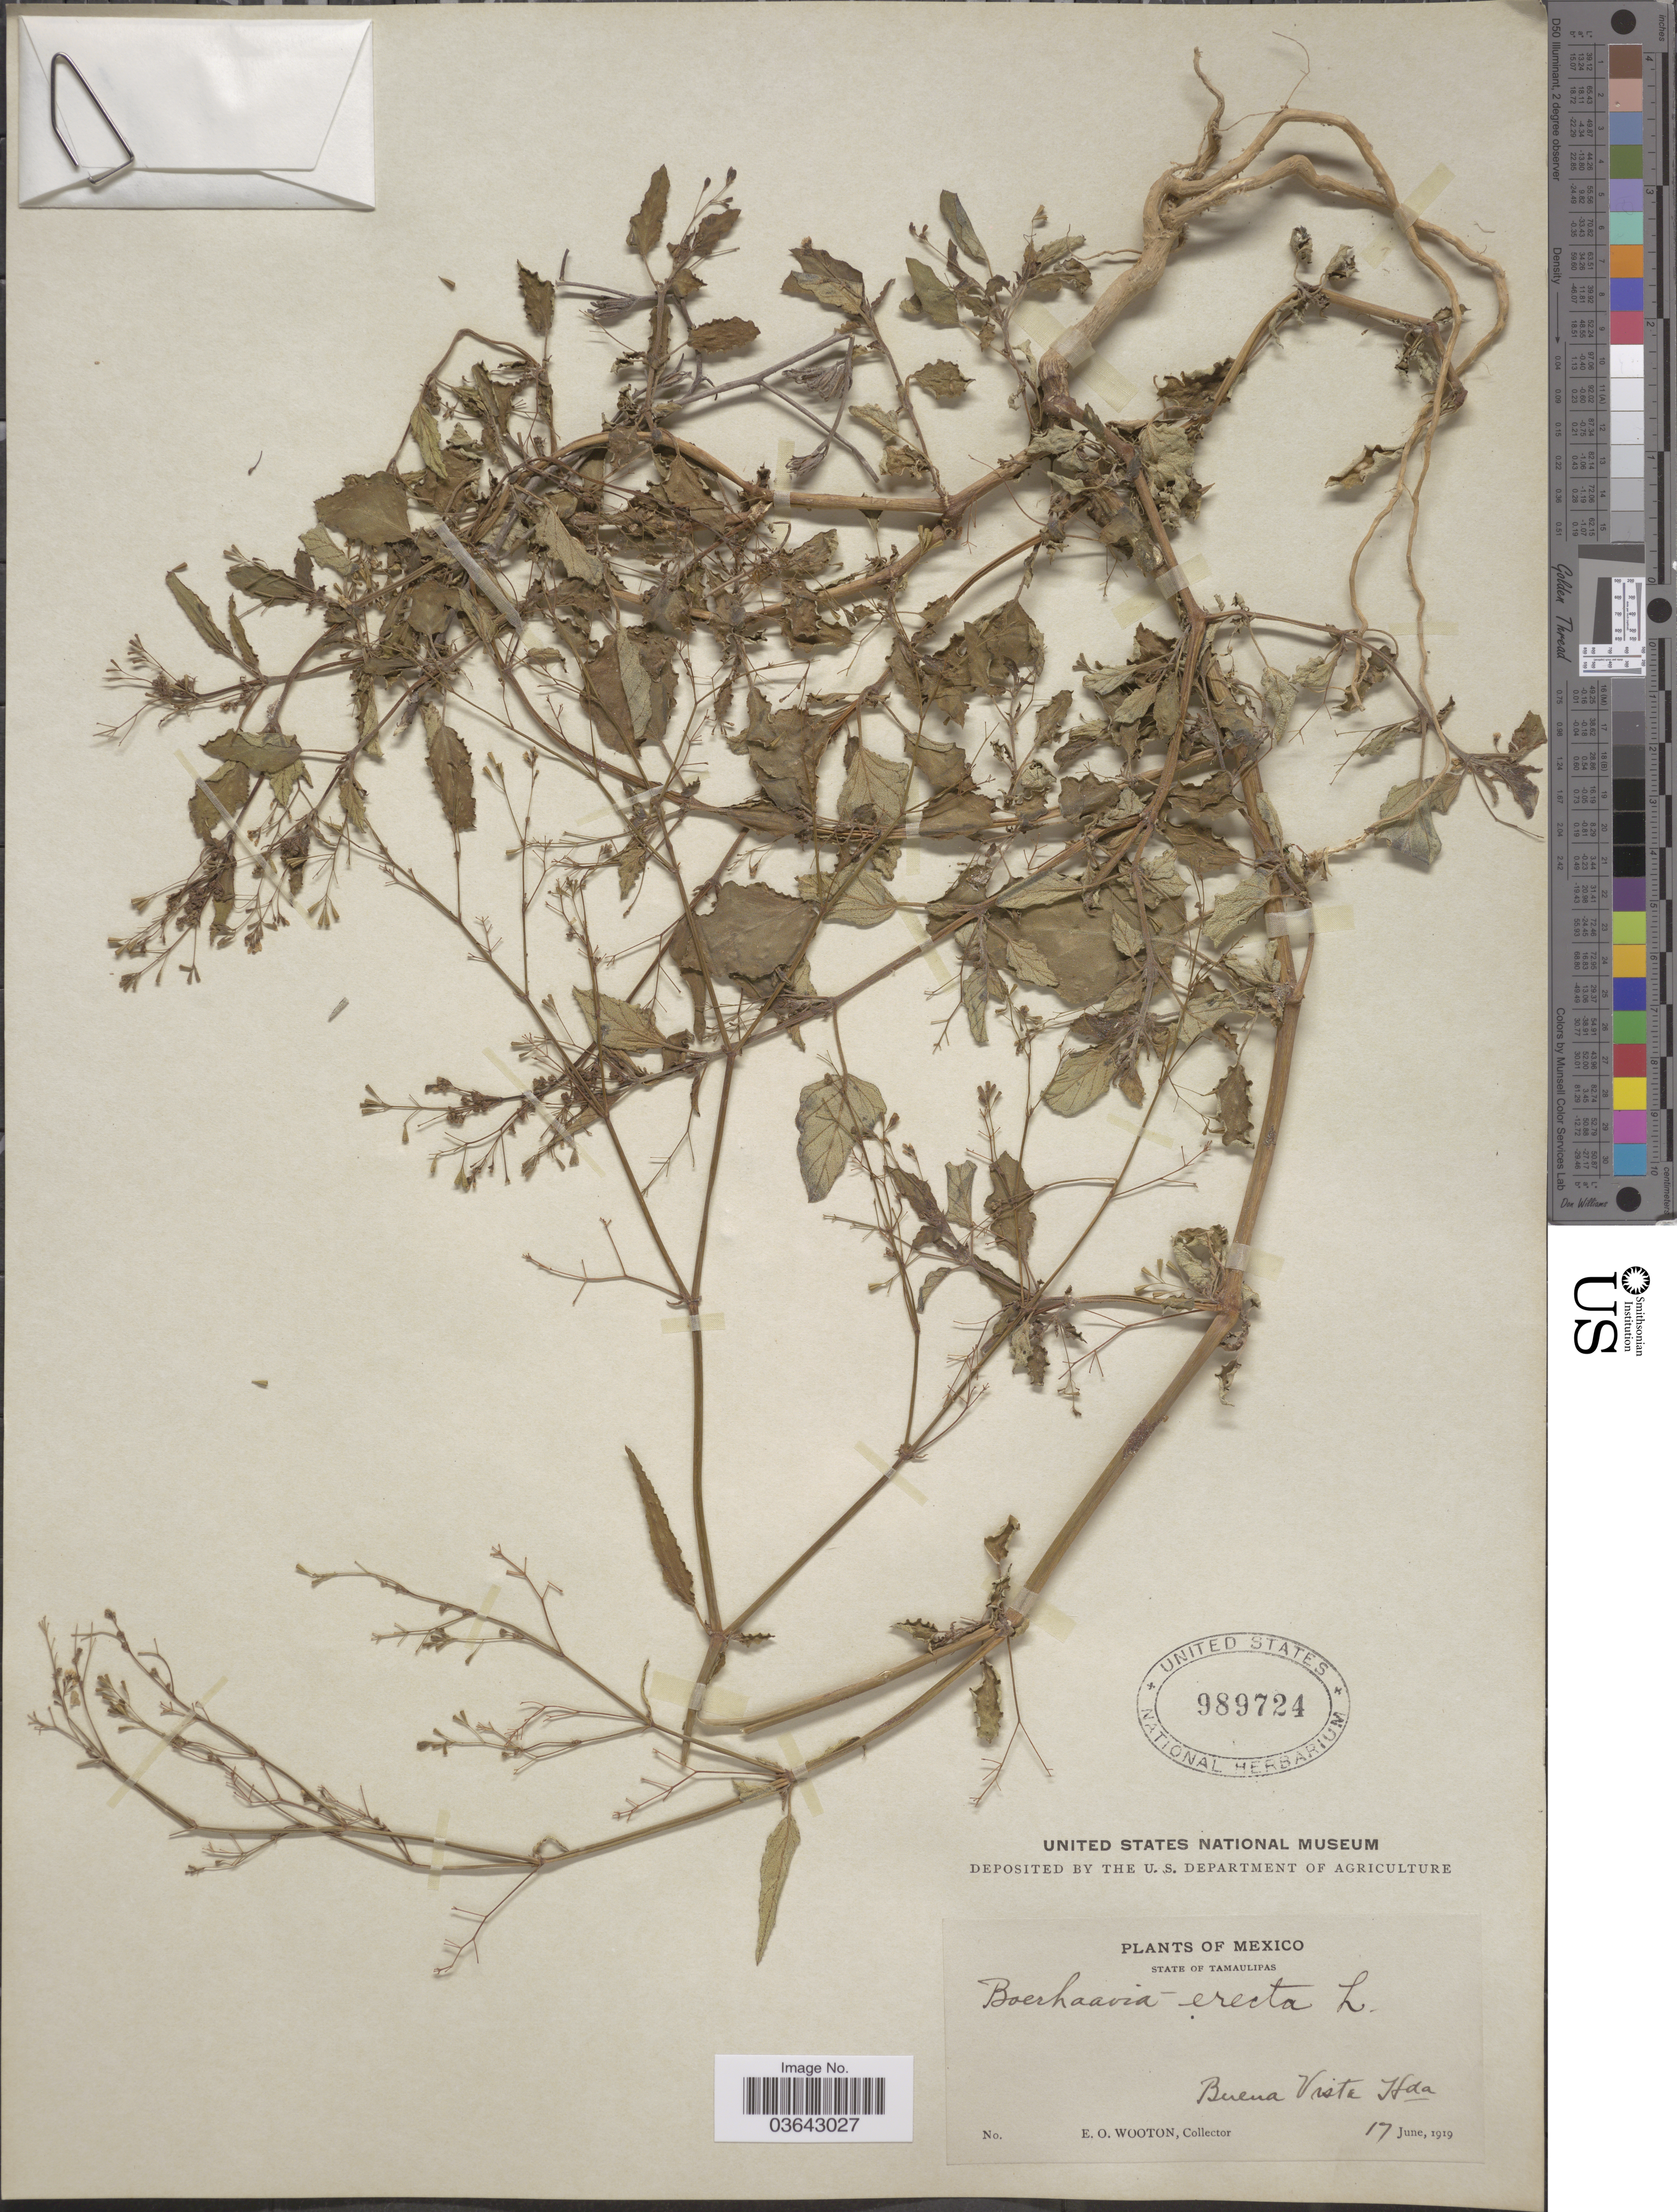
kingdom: Plantae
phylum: Tracheophyta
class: Magnoliopsida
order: Caryophyllales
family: Nyctaginaceae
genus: Boerhavia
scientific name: Boerhavia erecta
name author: L.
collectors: E. O. Wooton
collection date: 1919-06-17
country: Mexico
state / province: Tamaulipas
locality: Buena Vista Hda.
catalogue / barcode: US 989724